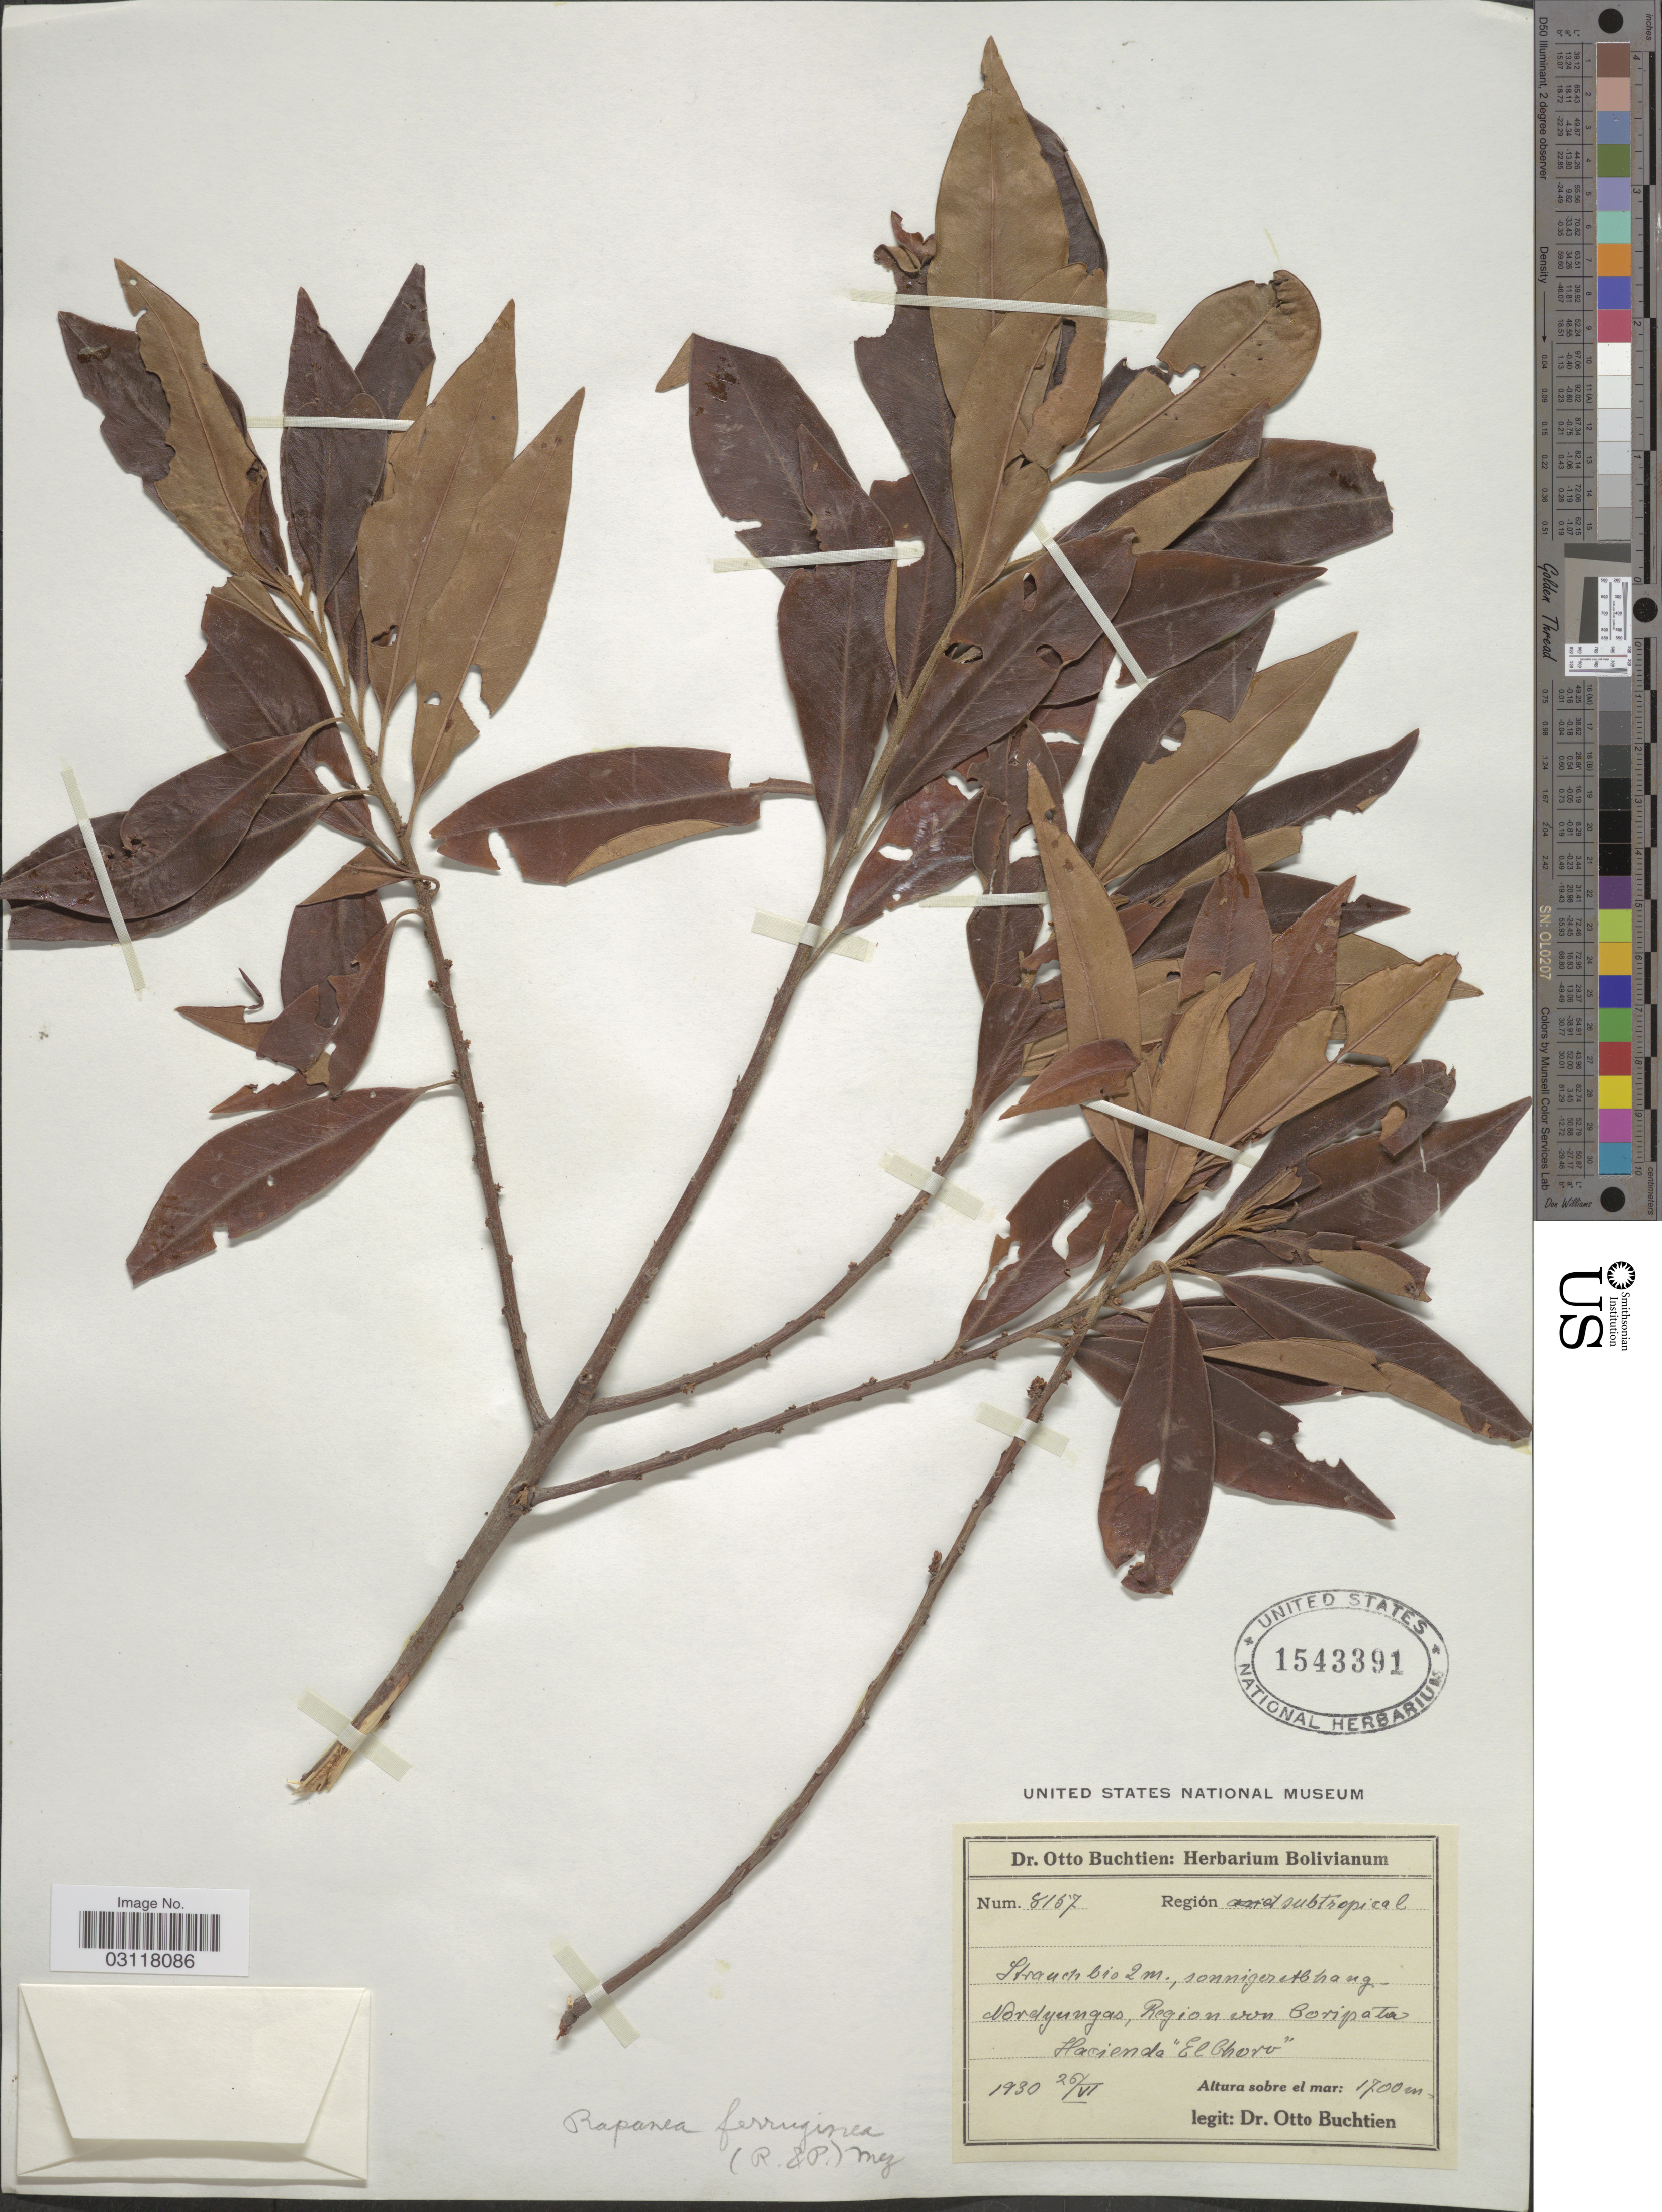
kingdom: Plantae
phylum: Tracheophyta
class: Magnoliopsida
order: Ericales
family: Primulaceae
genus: Rapanea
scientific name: Rapanea ferruginea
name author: (Ruiz & Pav.) Mez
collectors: O. Buchtien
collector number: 8157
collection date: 1930-06-26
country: Bolivia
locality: Región subtropical, Nordyungas, Region von Coripata, Hacienda "El Choro".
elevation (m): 1700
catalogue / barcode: US 1543391